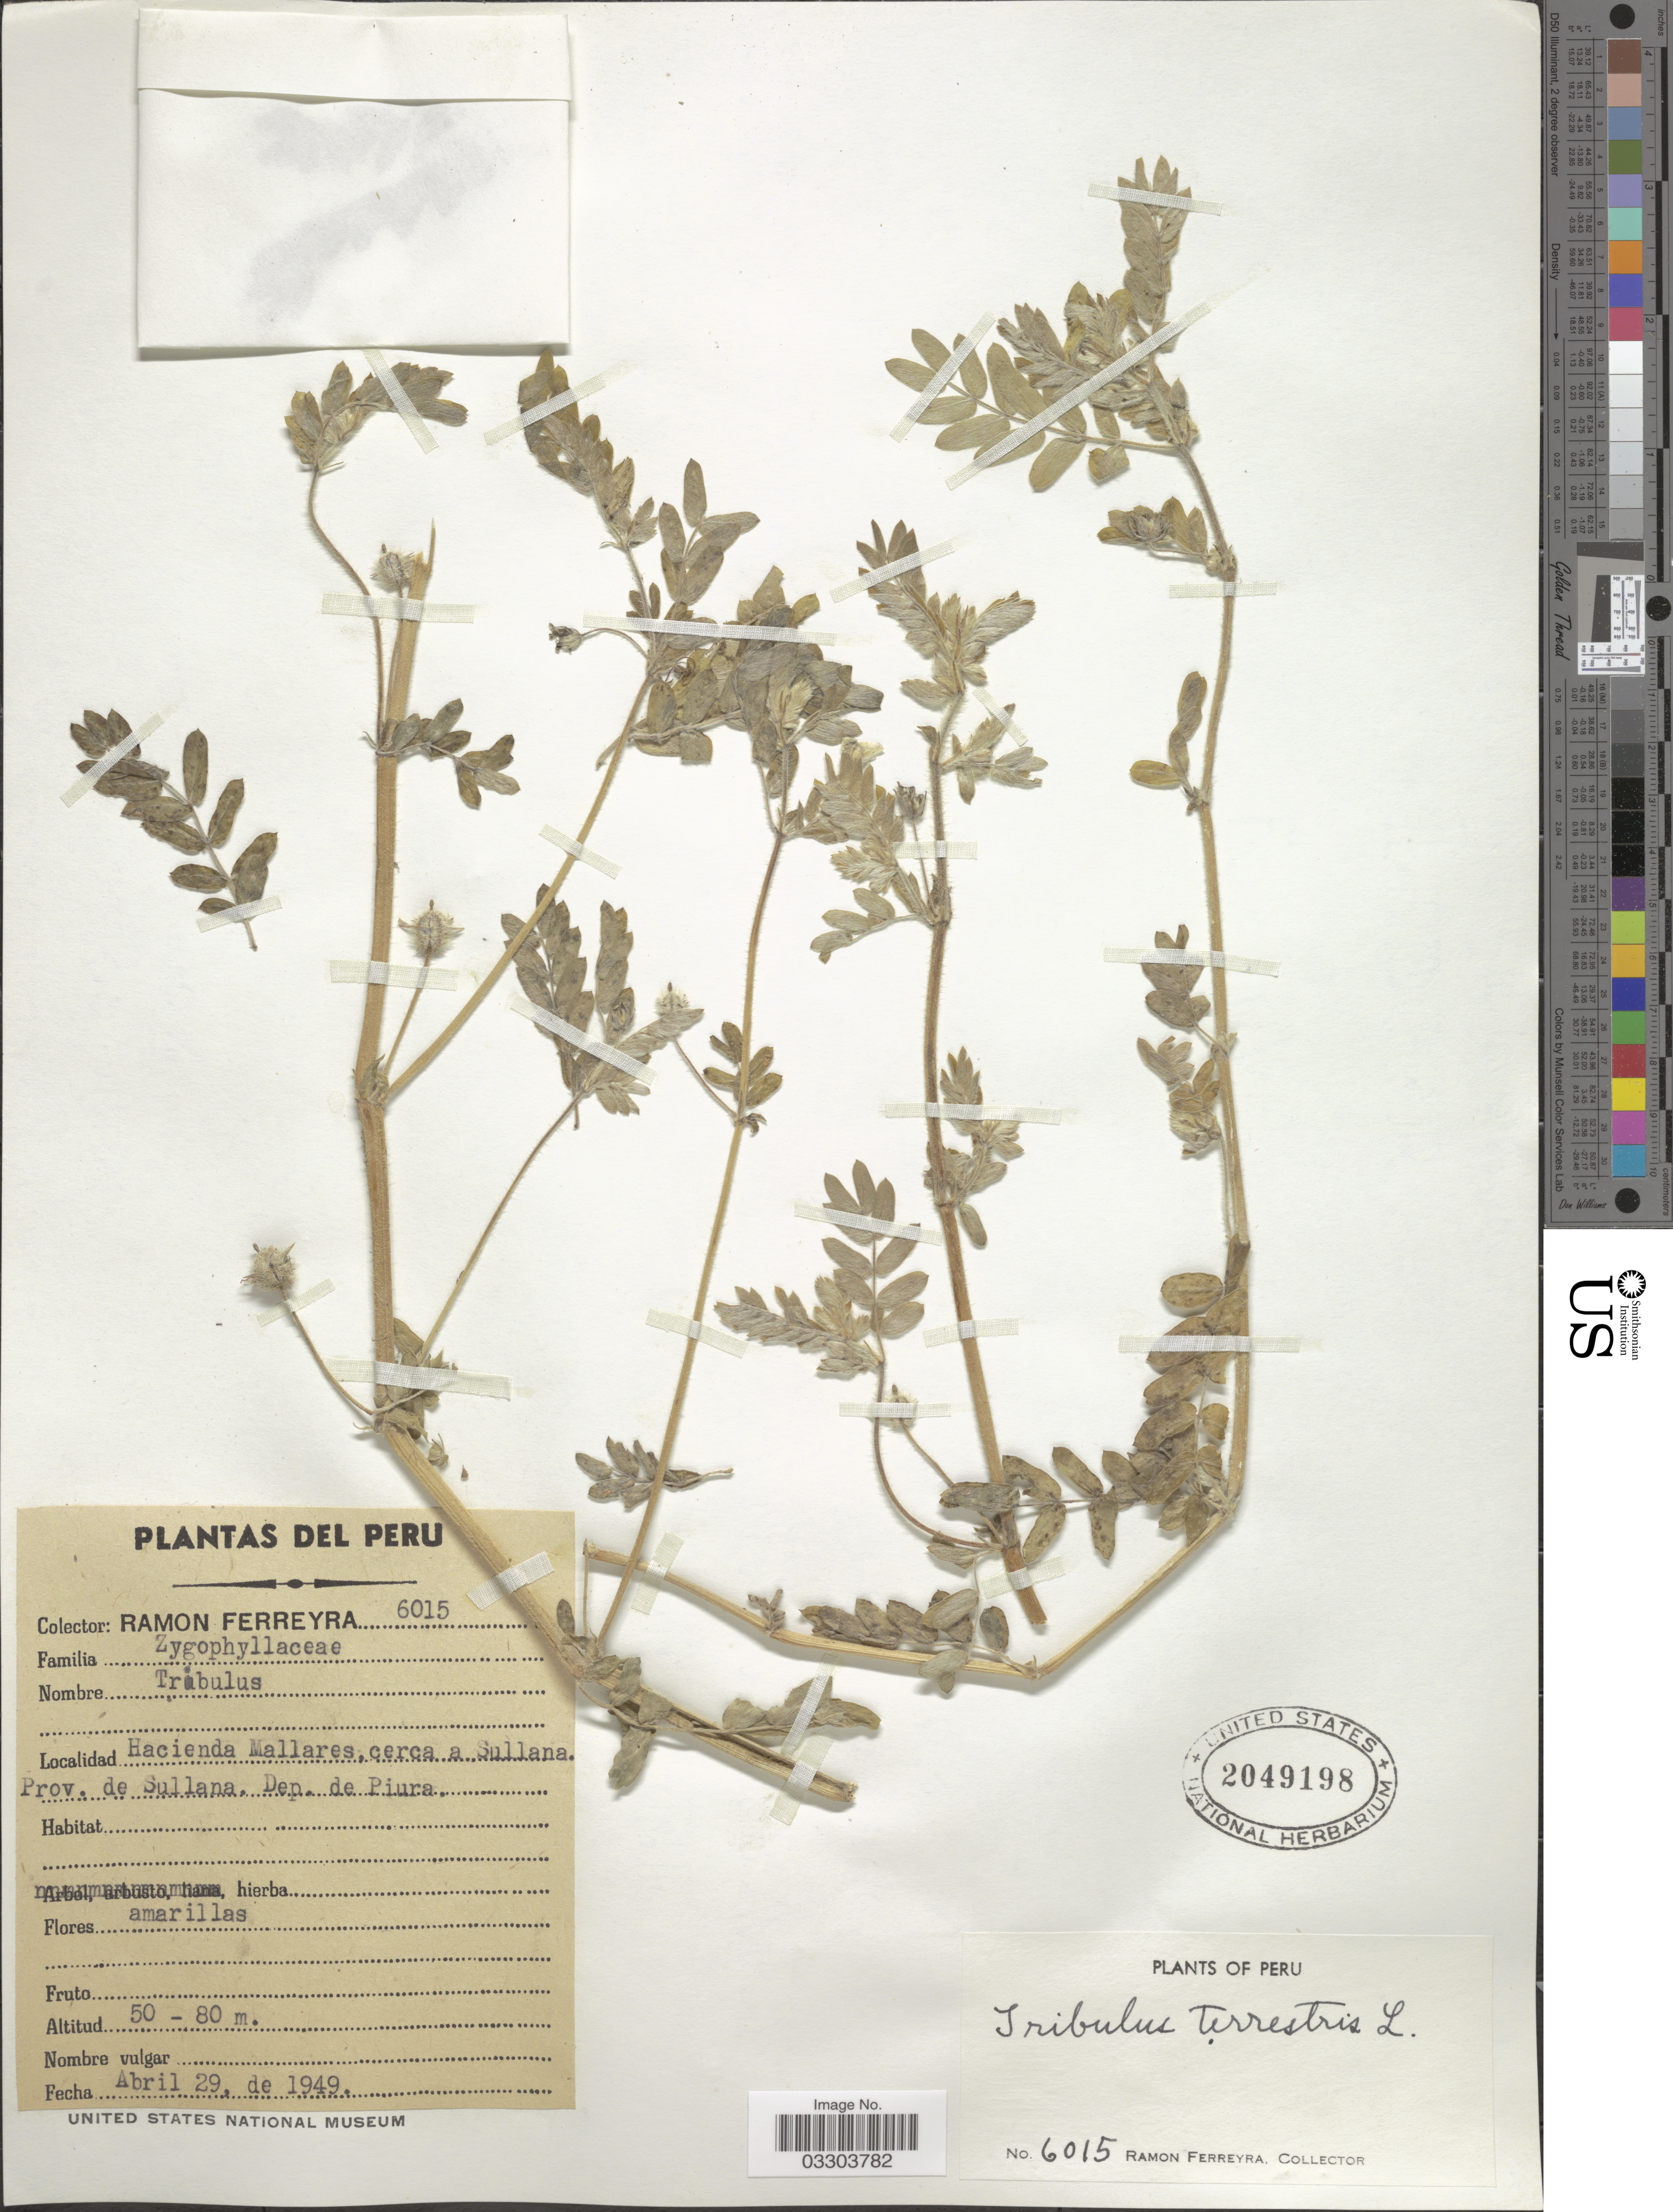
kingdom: Plantae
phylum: Tracheophyta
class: Magnoliopsida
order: Zygophyllales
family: Zygophyllaceae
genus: Tribulus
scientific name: Tribulus terrestris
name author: L.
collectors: R. A. Ferreyra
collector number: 6015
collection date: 1949-04-29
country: Peru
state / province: Piura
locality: Hacienda Mallares, cerca a Sullana. Prov. de Sullana. Dep. de Piura.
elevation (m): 50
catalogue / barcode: US 2049198